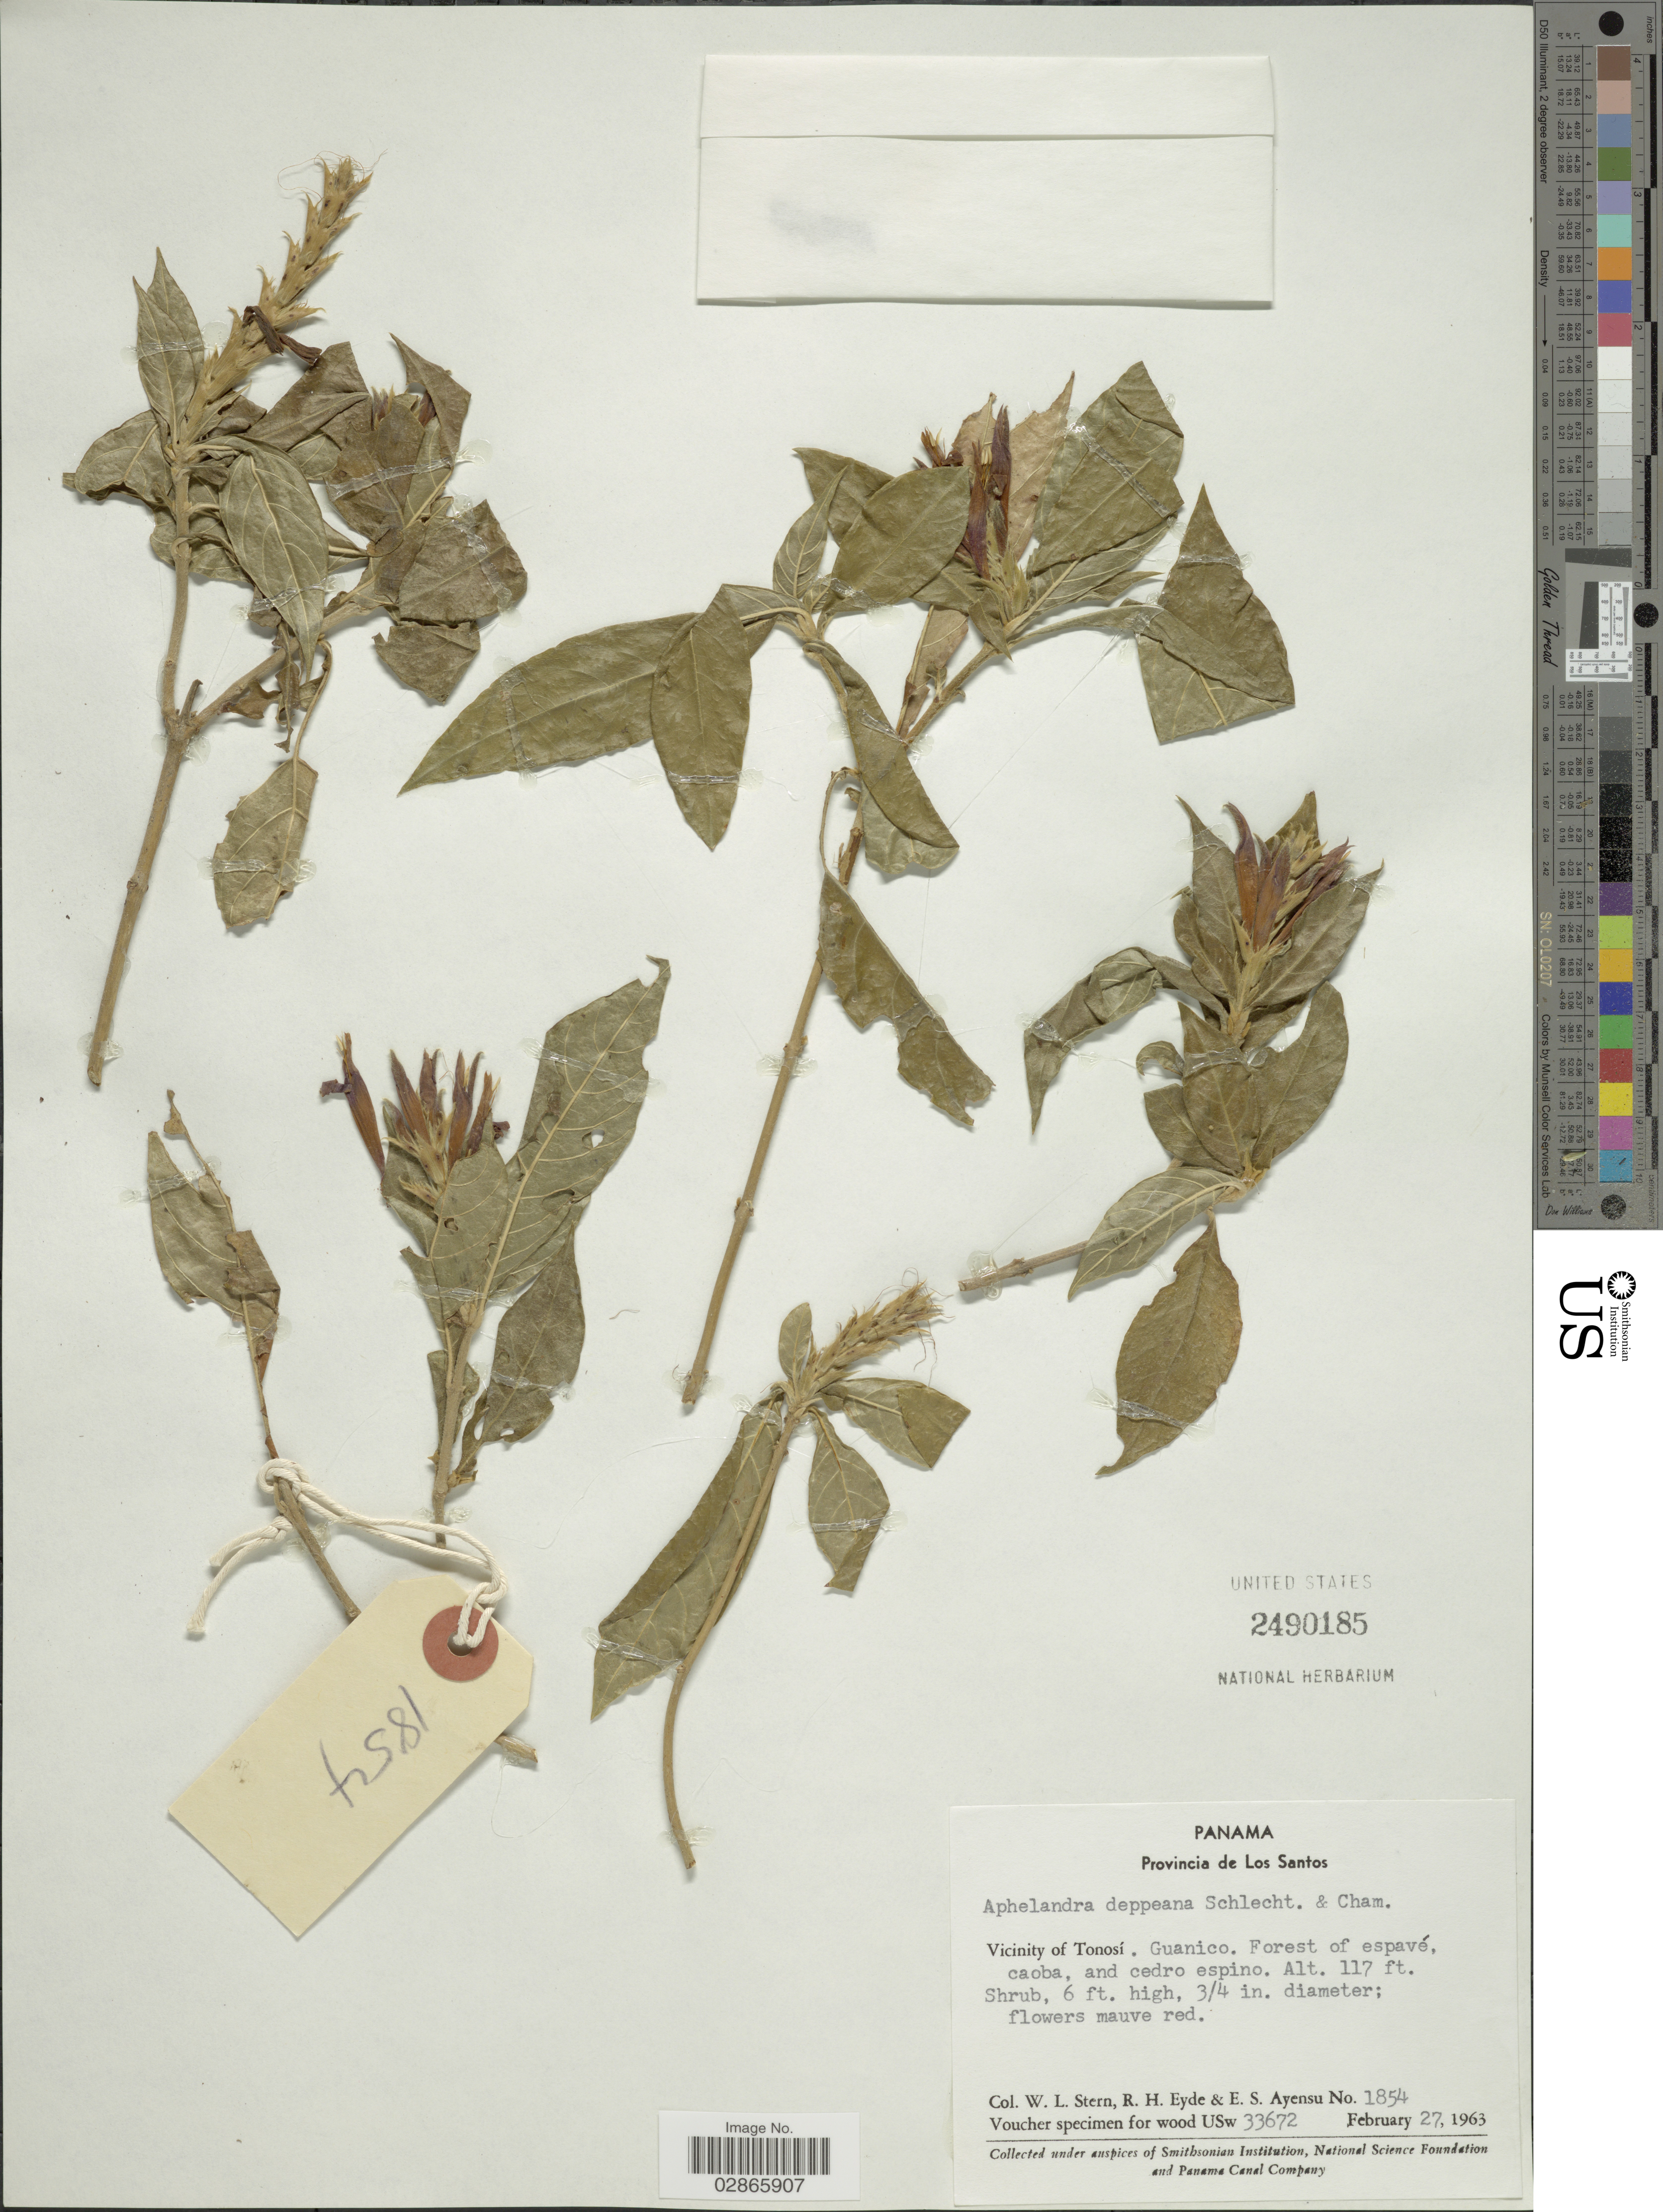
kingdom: Plantae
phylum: Tracheophyta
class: Magnoliopsida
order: Lamiales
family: Acanthaceae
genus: Aphelandra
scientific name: Aphelandra deppeana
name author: Schltdl. & Cham.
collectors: W. L. Stern, R. H. Eyde & E. S. Ayensu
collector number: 1854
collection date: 1963-02-27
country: Panama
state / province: Los Santos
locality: Vicinity of Tomosí. Guanico.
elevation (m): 36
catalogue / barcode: US 2490185